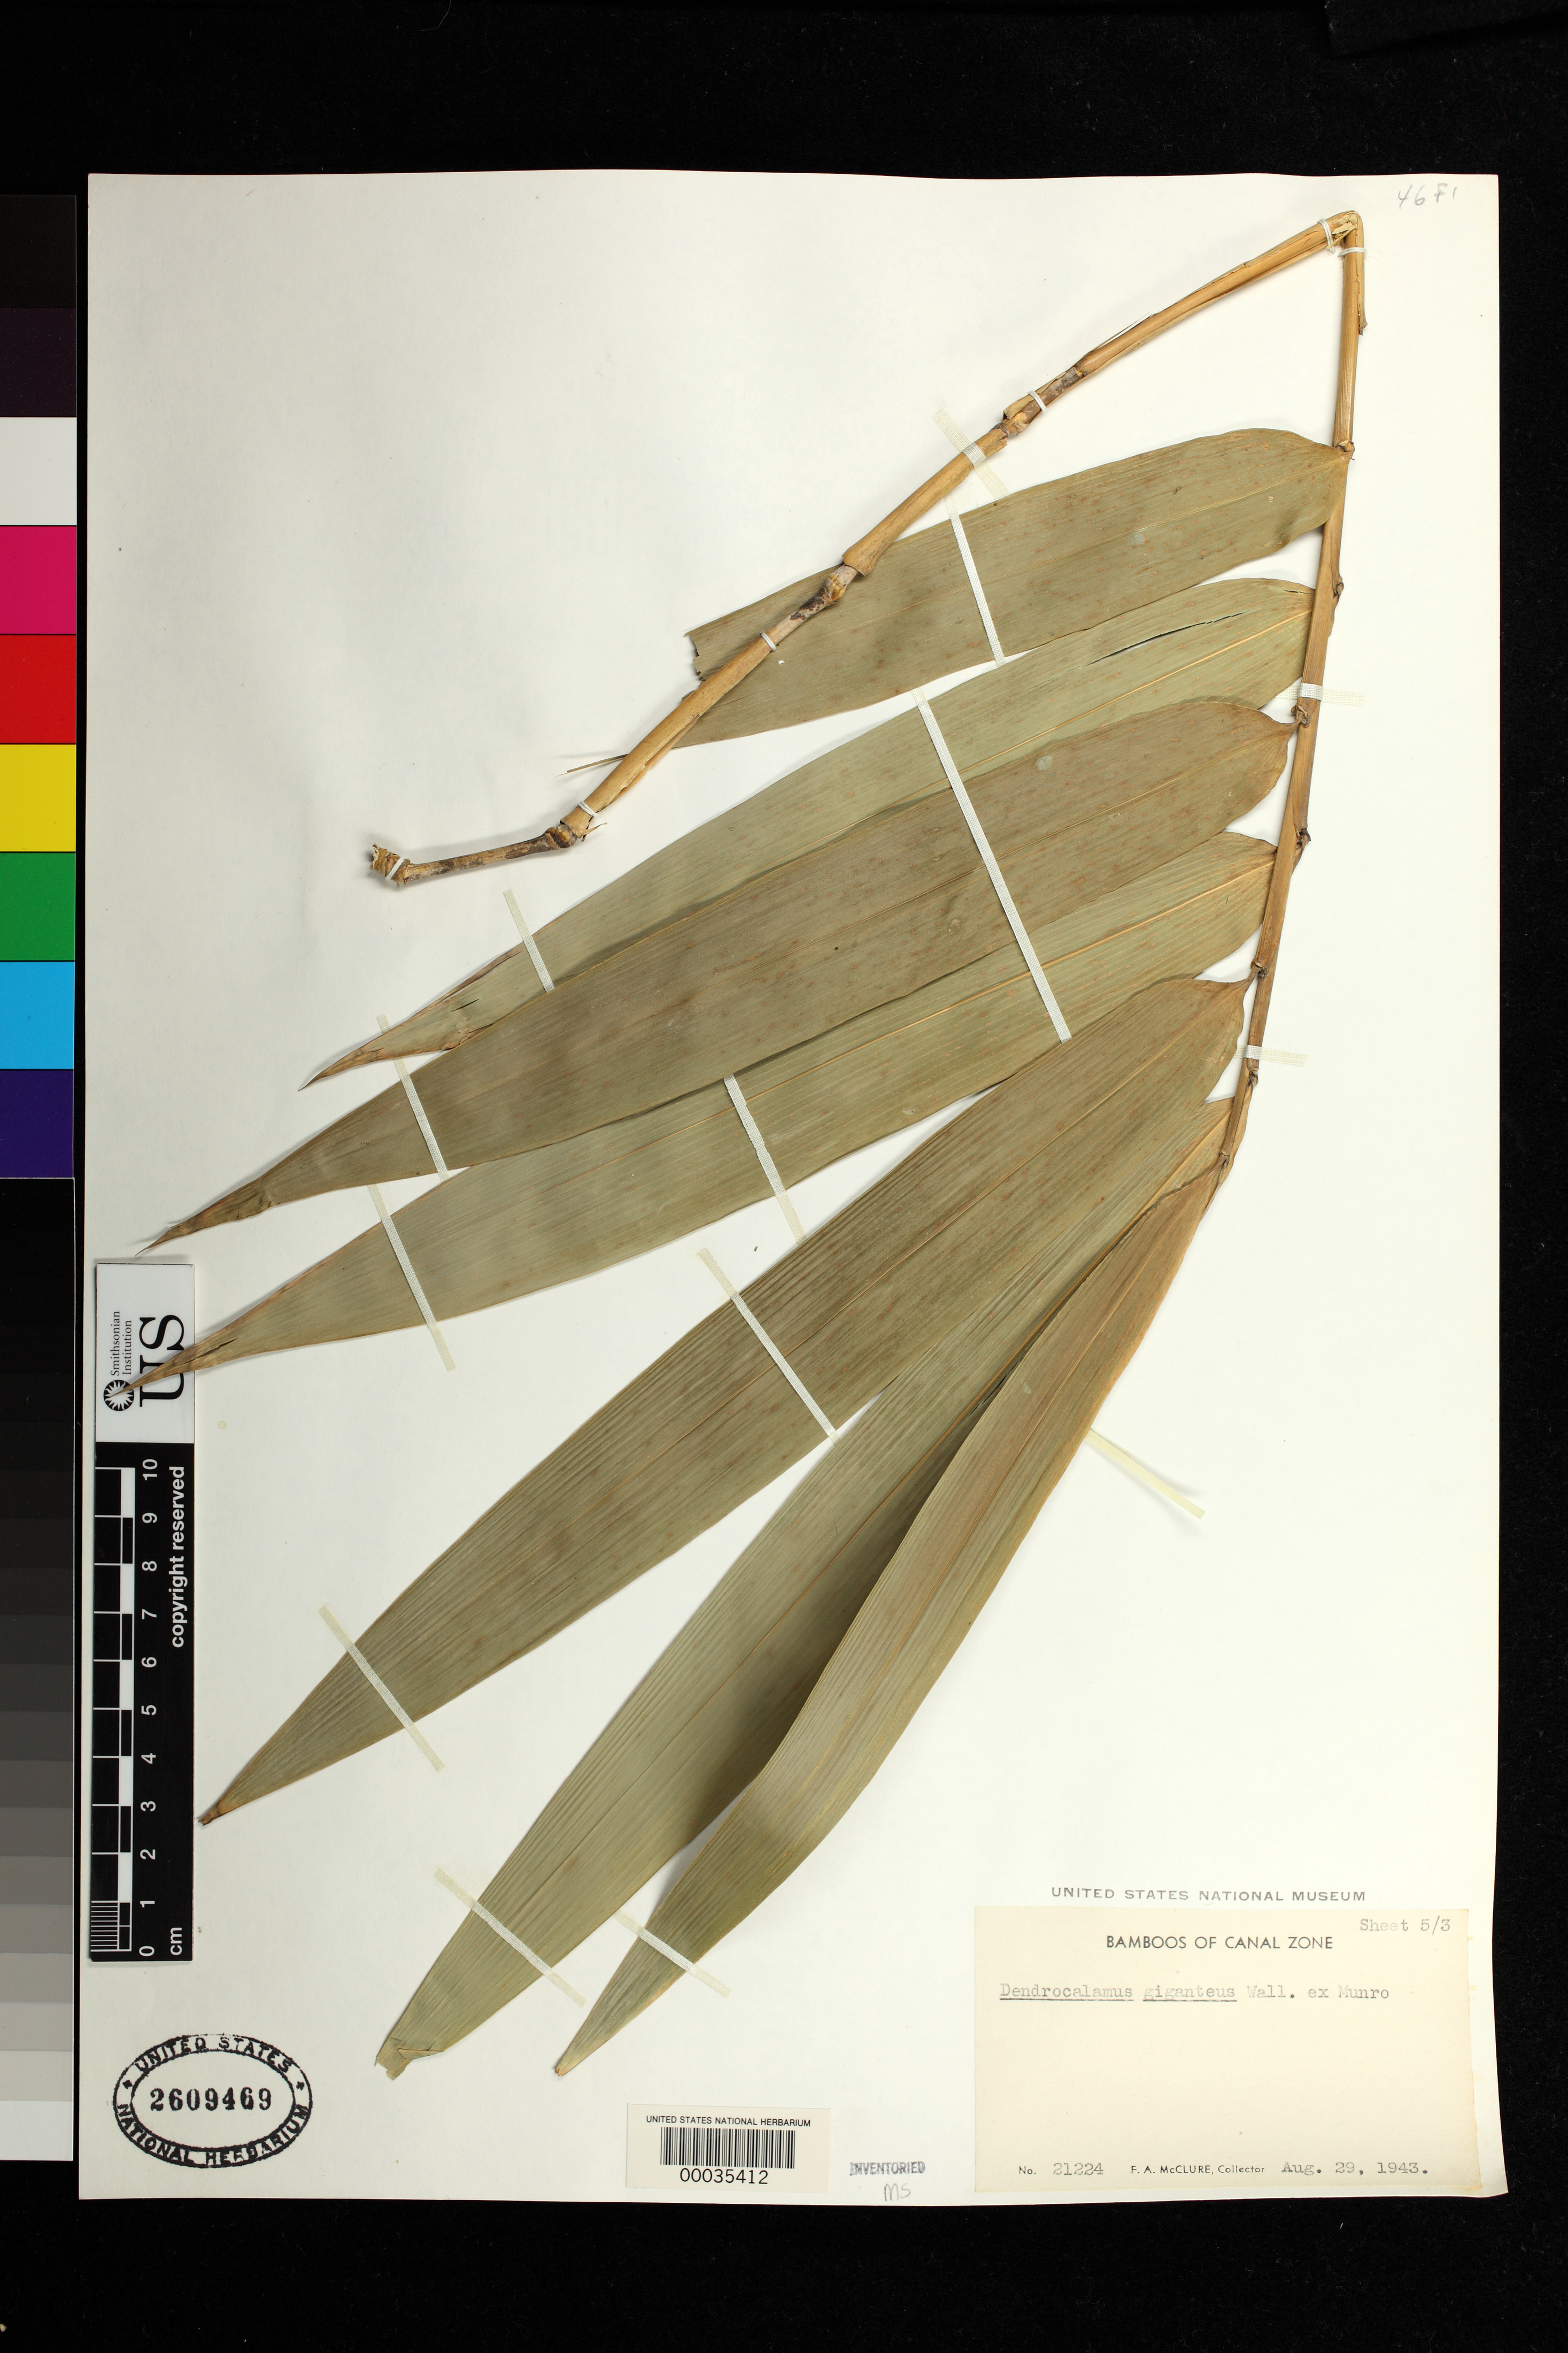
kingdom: Plantae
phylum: Tracheophyta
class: Liliopsida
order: Poales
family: Poaceae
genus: Dendrocalamus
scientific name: Dendrocalamus giganteus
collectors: F. A. McClure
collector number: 21224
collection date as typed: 29 Aug 1943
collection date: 1943-08-29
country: Panama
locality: Esperimental Gardens-summit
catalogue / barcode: US 2609469